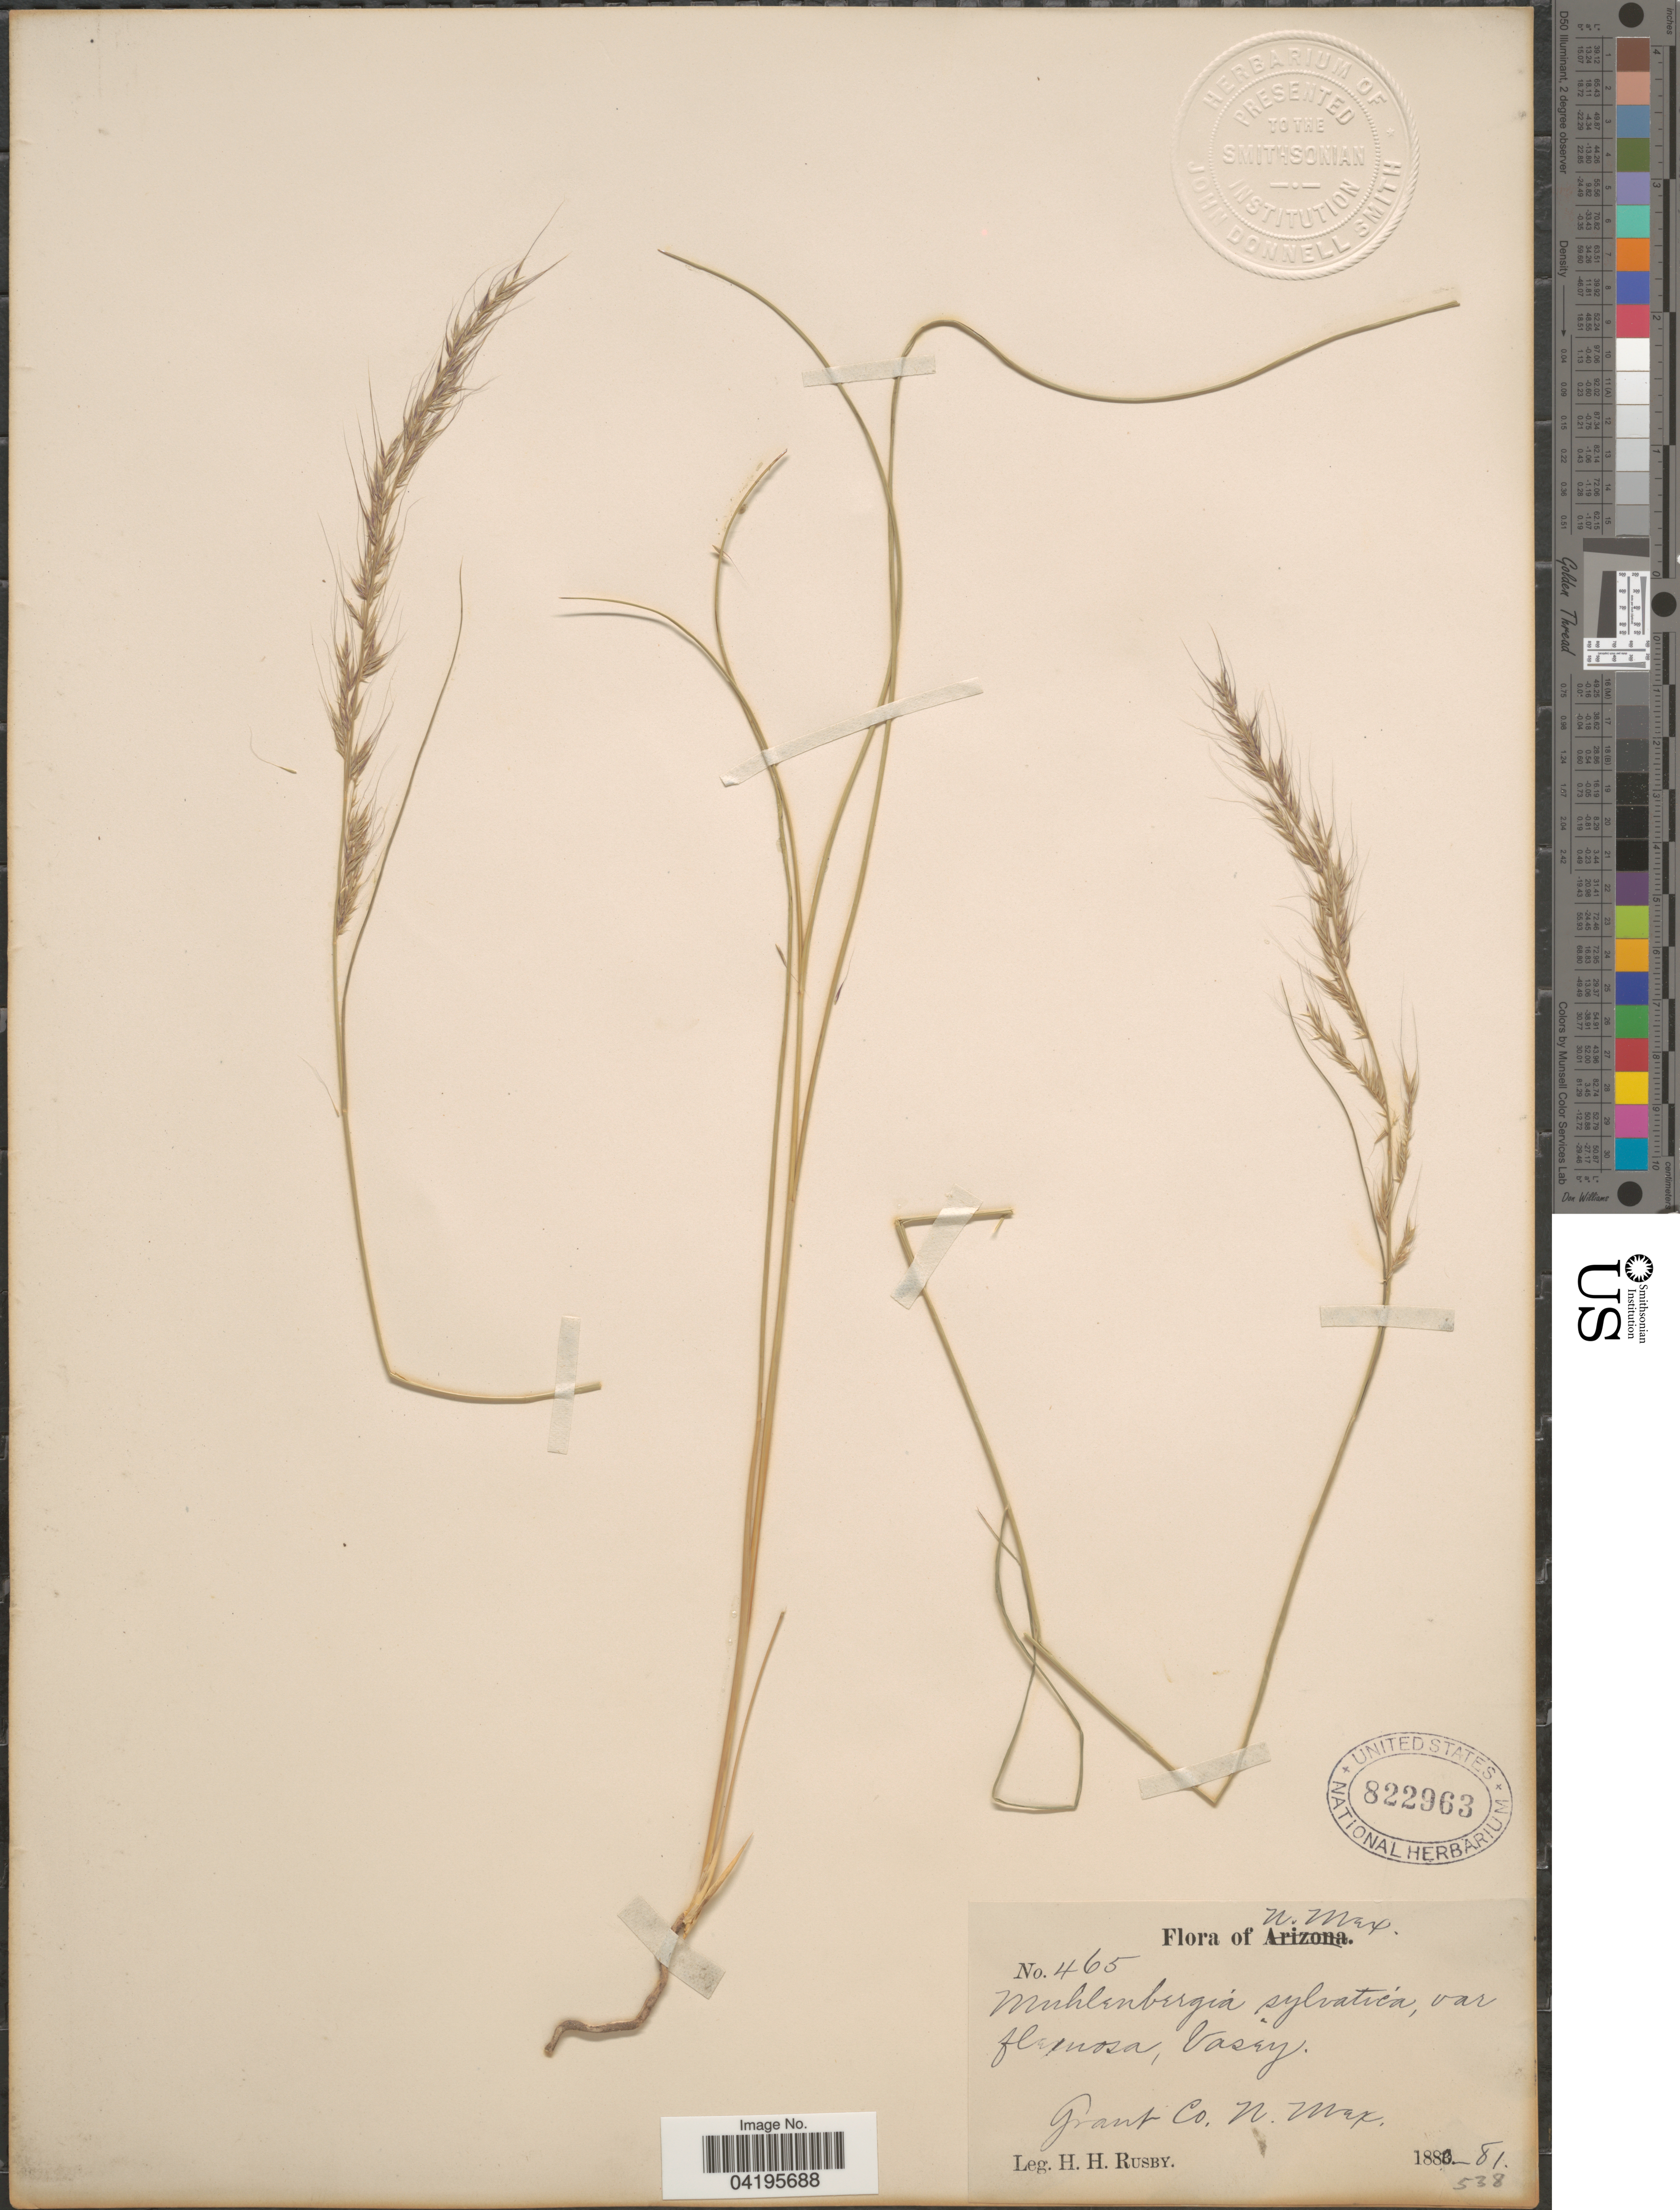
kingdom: Plantae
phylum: Tracheophyta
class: Liliopsida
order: Poales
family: Poaceae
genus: Muhlenbergia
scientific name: Muhlenbergia pauciflora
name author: Buckley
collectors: H. H. Rusby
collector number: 465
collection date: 1880/1881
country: United States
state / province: New Mexico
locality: Grant Co.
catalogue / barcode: US 822963